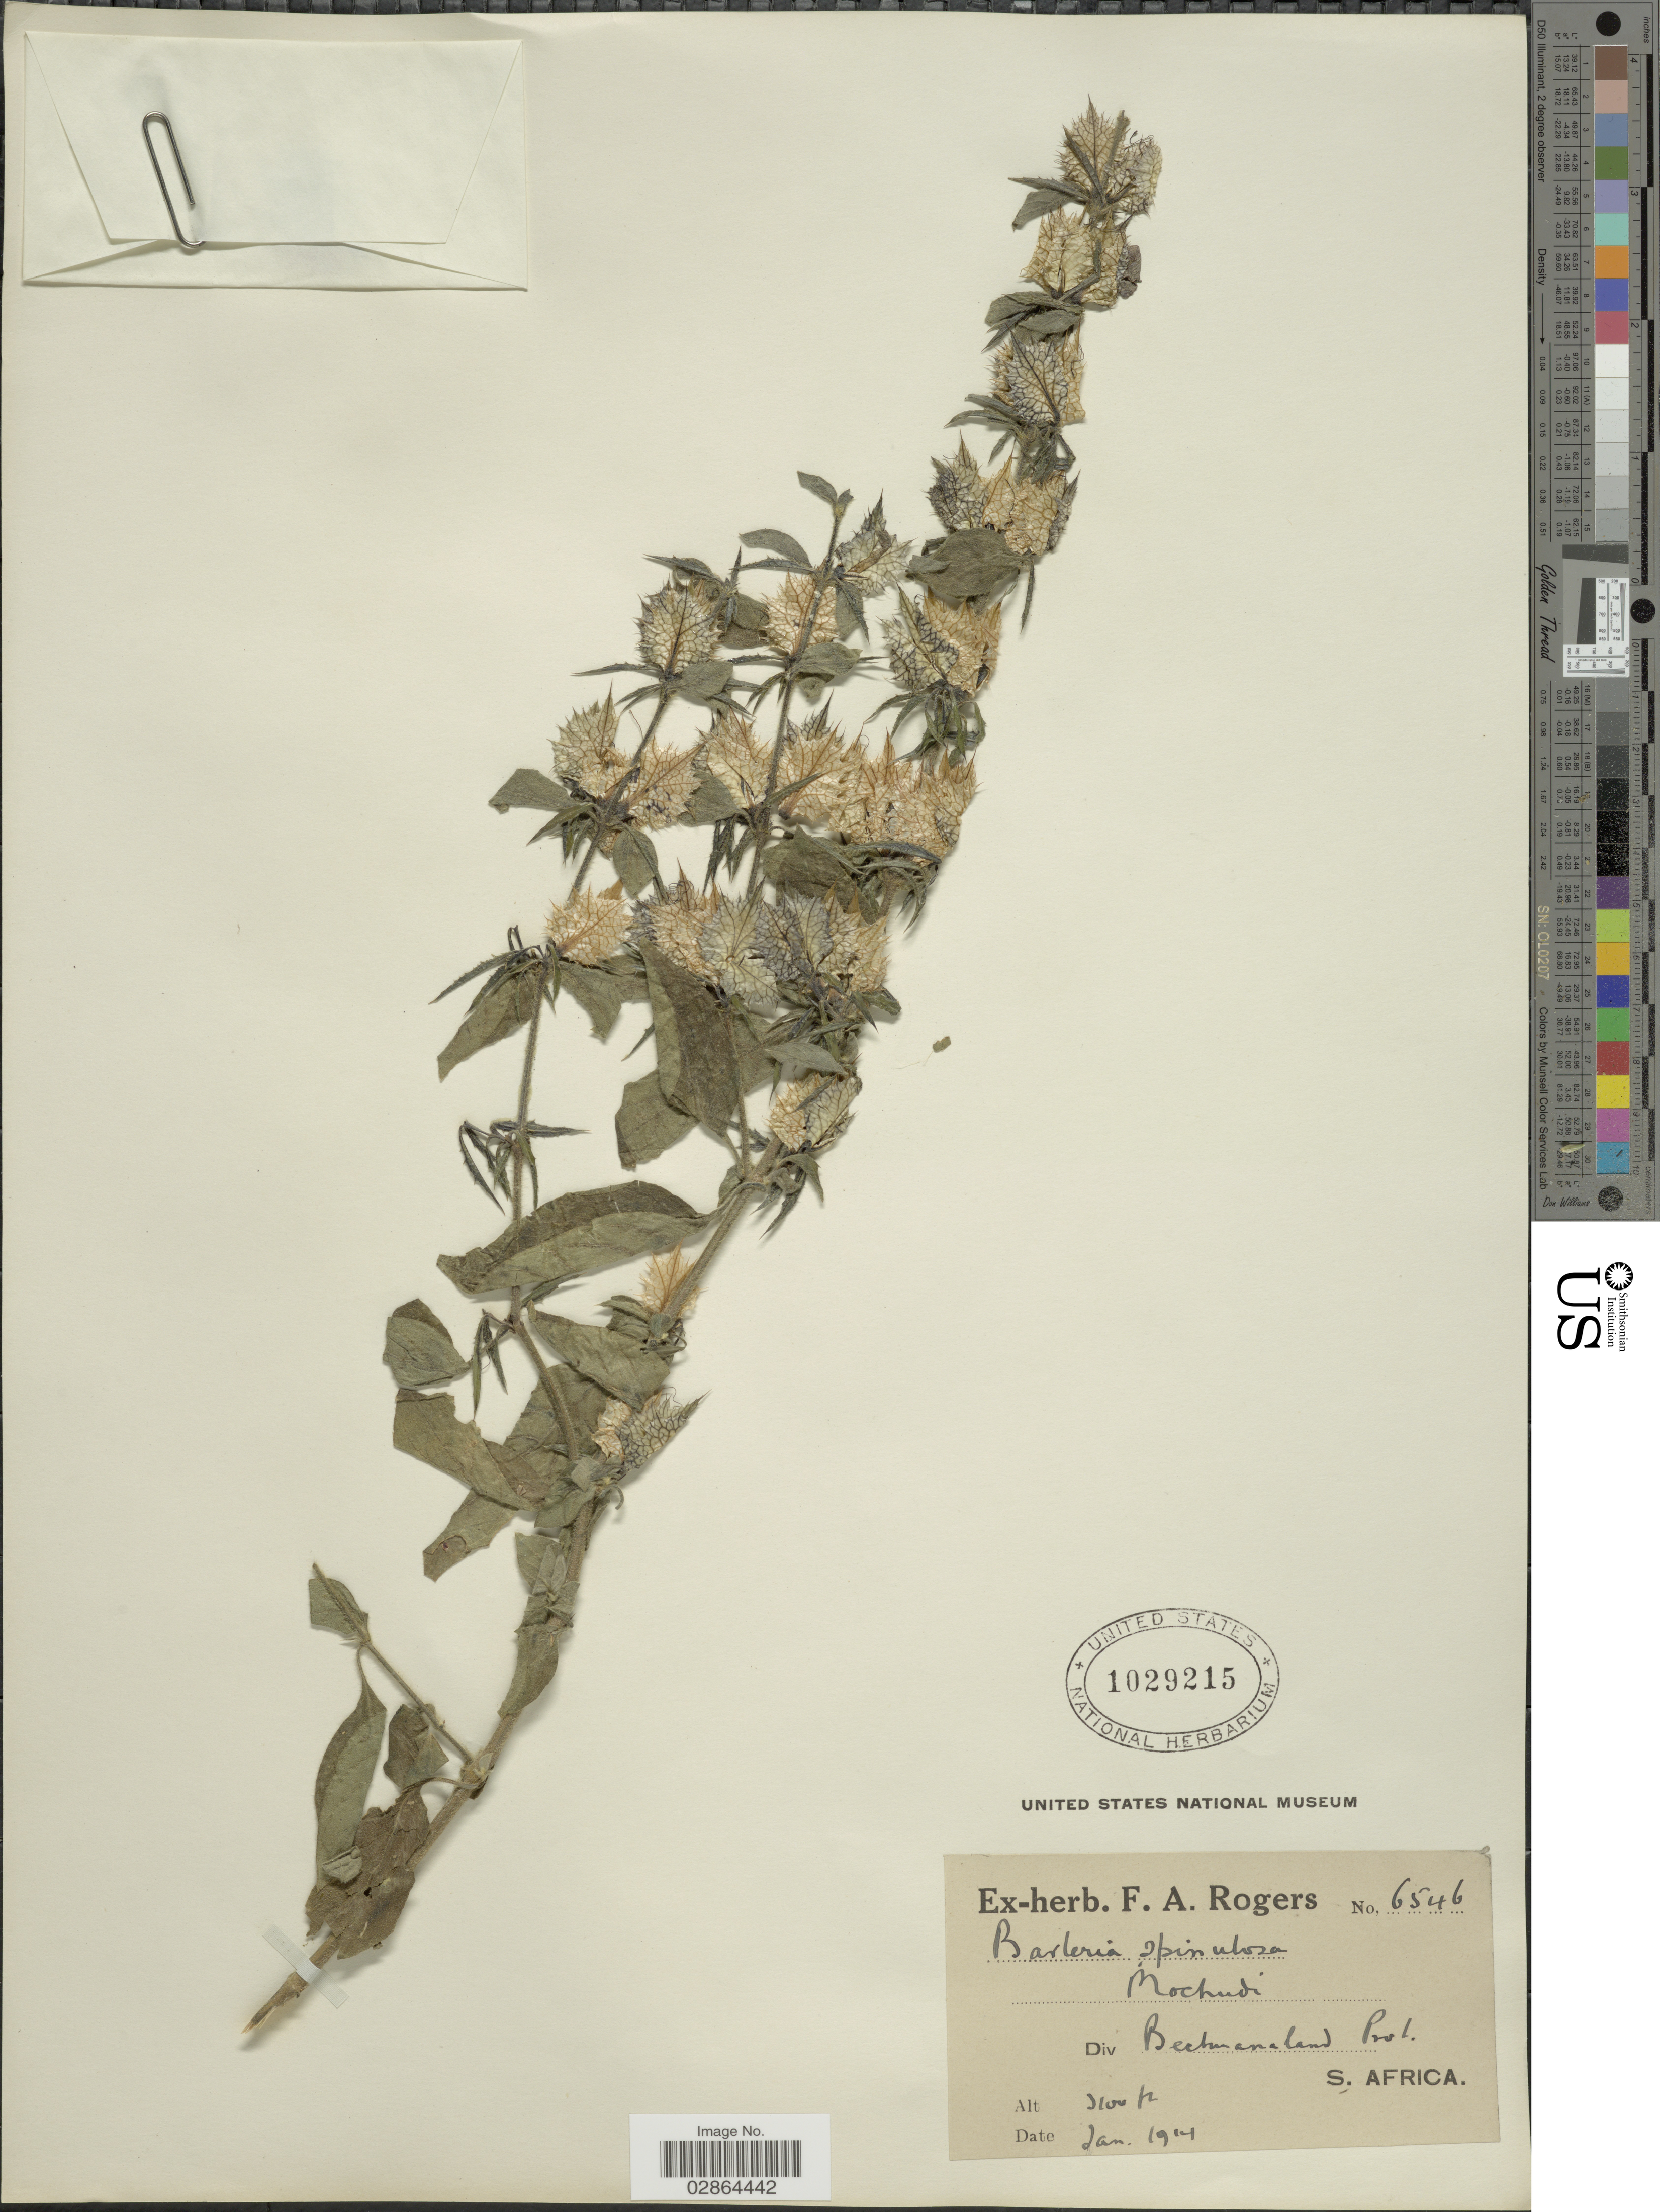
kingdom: Plantae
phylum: Tracheophyta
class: Magnoliopsida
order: Lamiales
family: Acanthaceae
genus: Barleria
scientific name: Barleria spinulosa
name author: Klotzsch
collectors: ex herb. F. A. Rogers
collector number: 6546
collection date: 1914-01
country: Botswana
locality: Mochudi. Bechuanaland Prot.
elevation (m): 945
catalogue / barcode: US 1029215